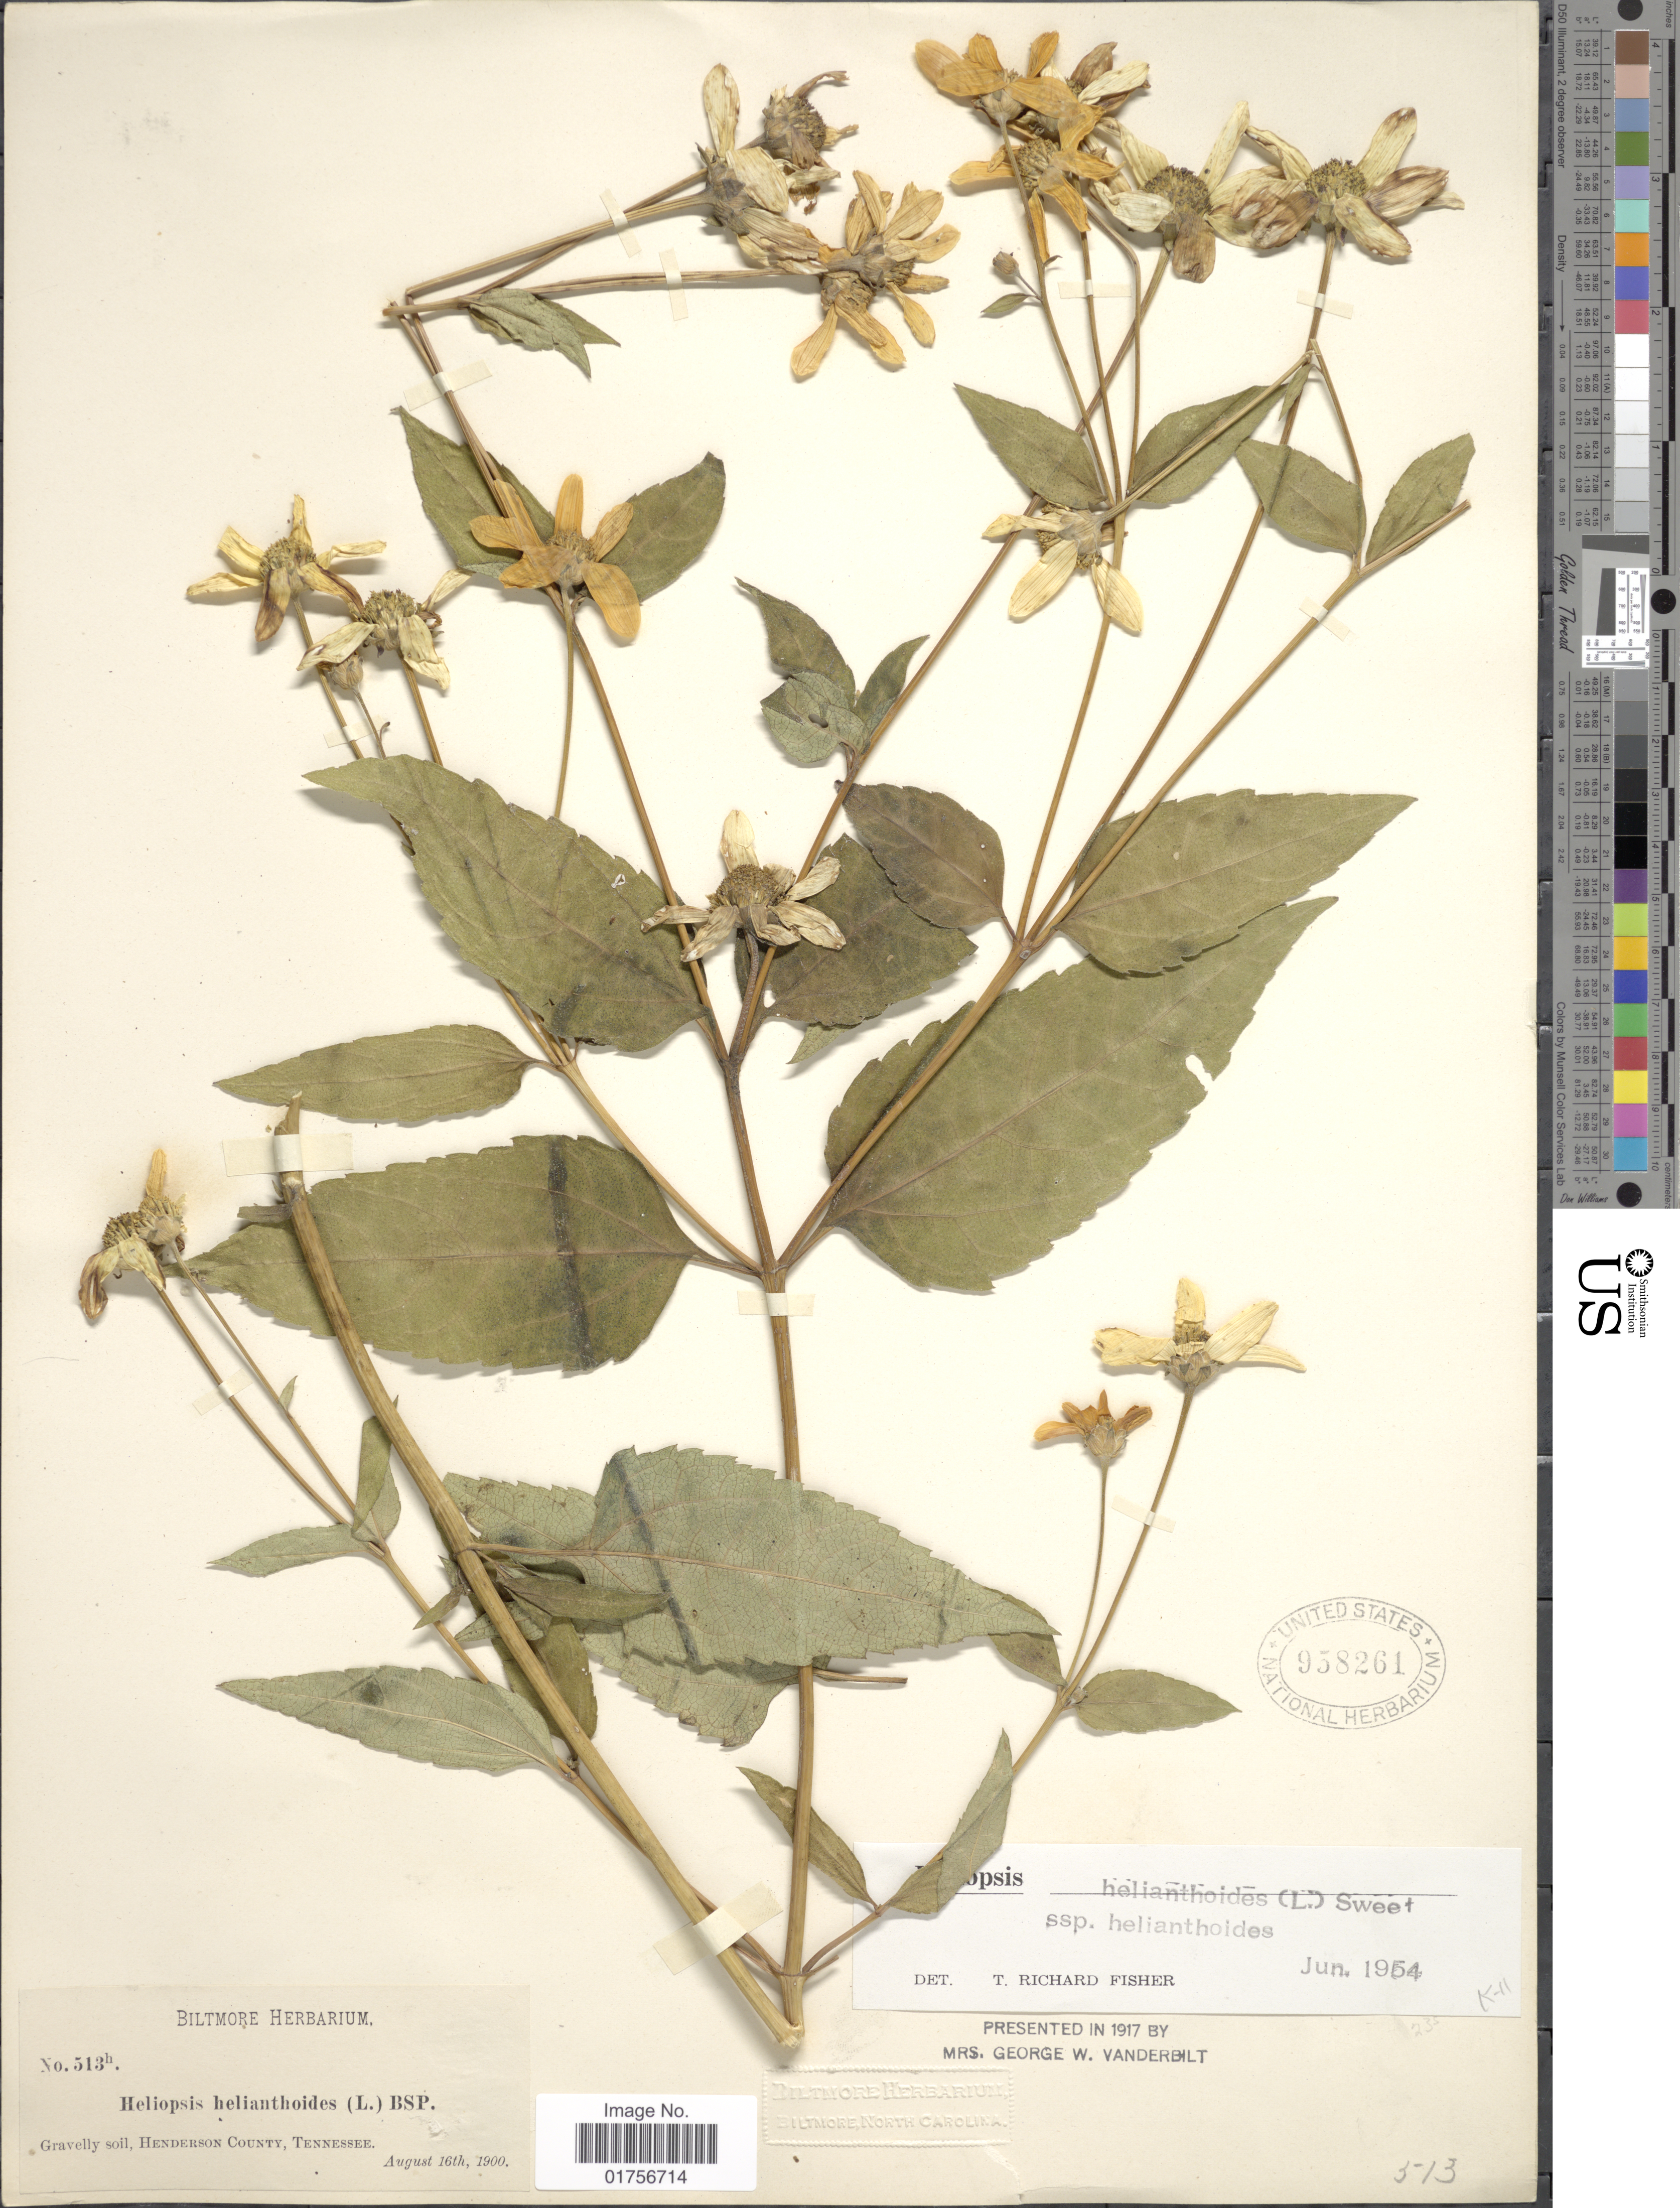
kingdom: Plantae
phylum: Tracheophyta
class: Magnoliopsida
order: Asterales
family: Asteraceae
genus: Heliopsis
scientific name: Heliopsis helianthoides subsp. helianthoides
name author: (L.) Sweet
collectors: ex herb. Biltmore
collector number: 513h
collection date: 1900-08-16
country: United States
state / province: Tennessee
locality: Henderson County, Tennessee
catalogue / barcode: US 958261